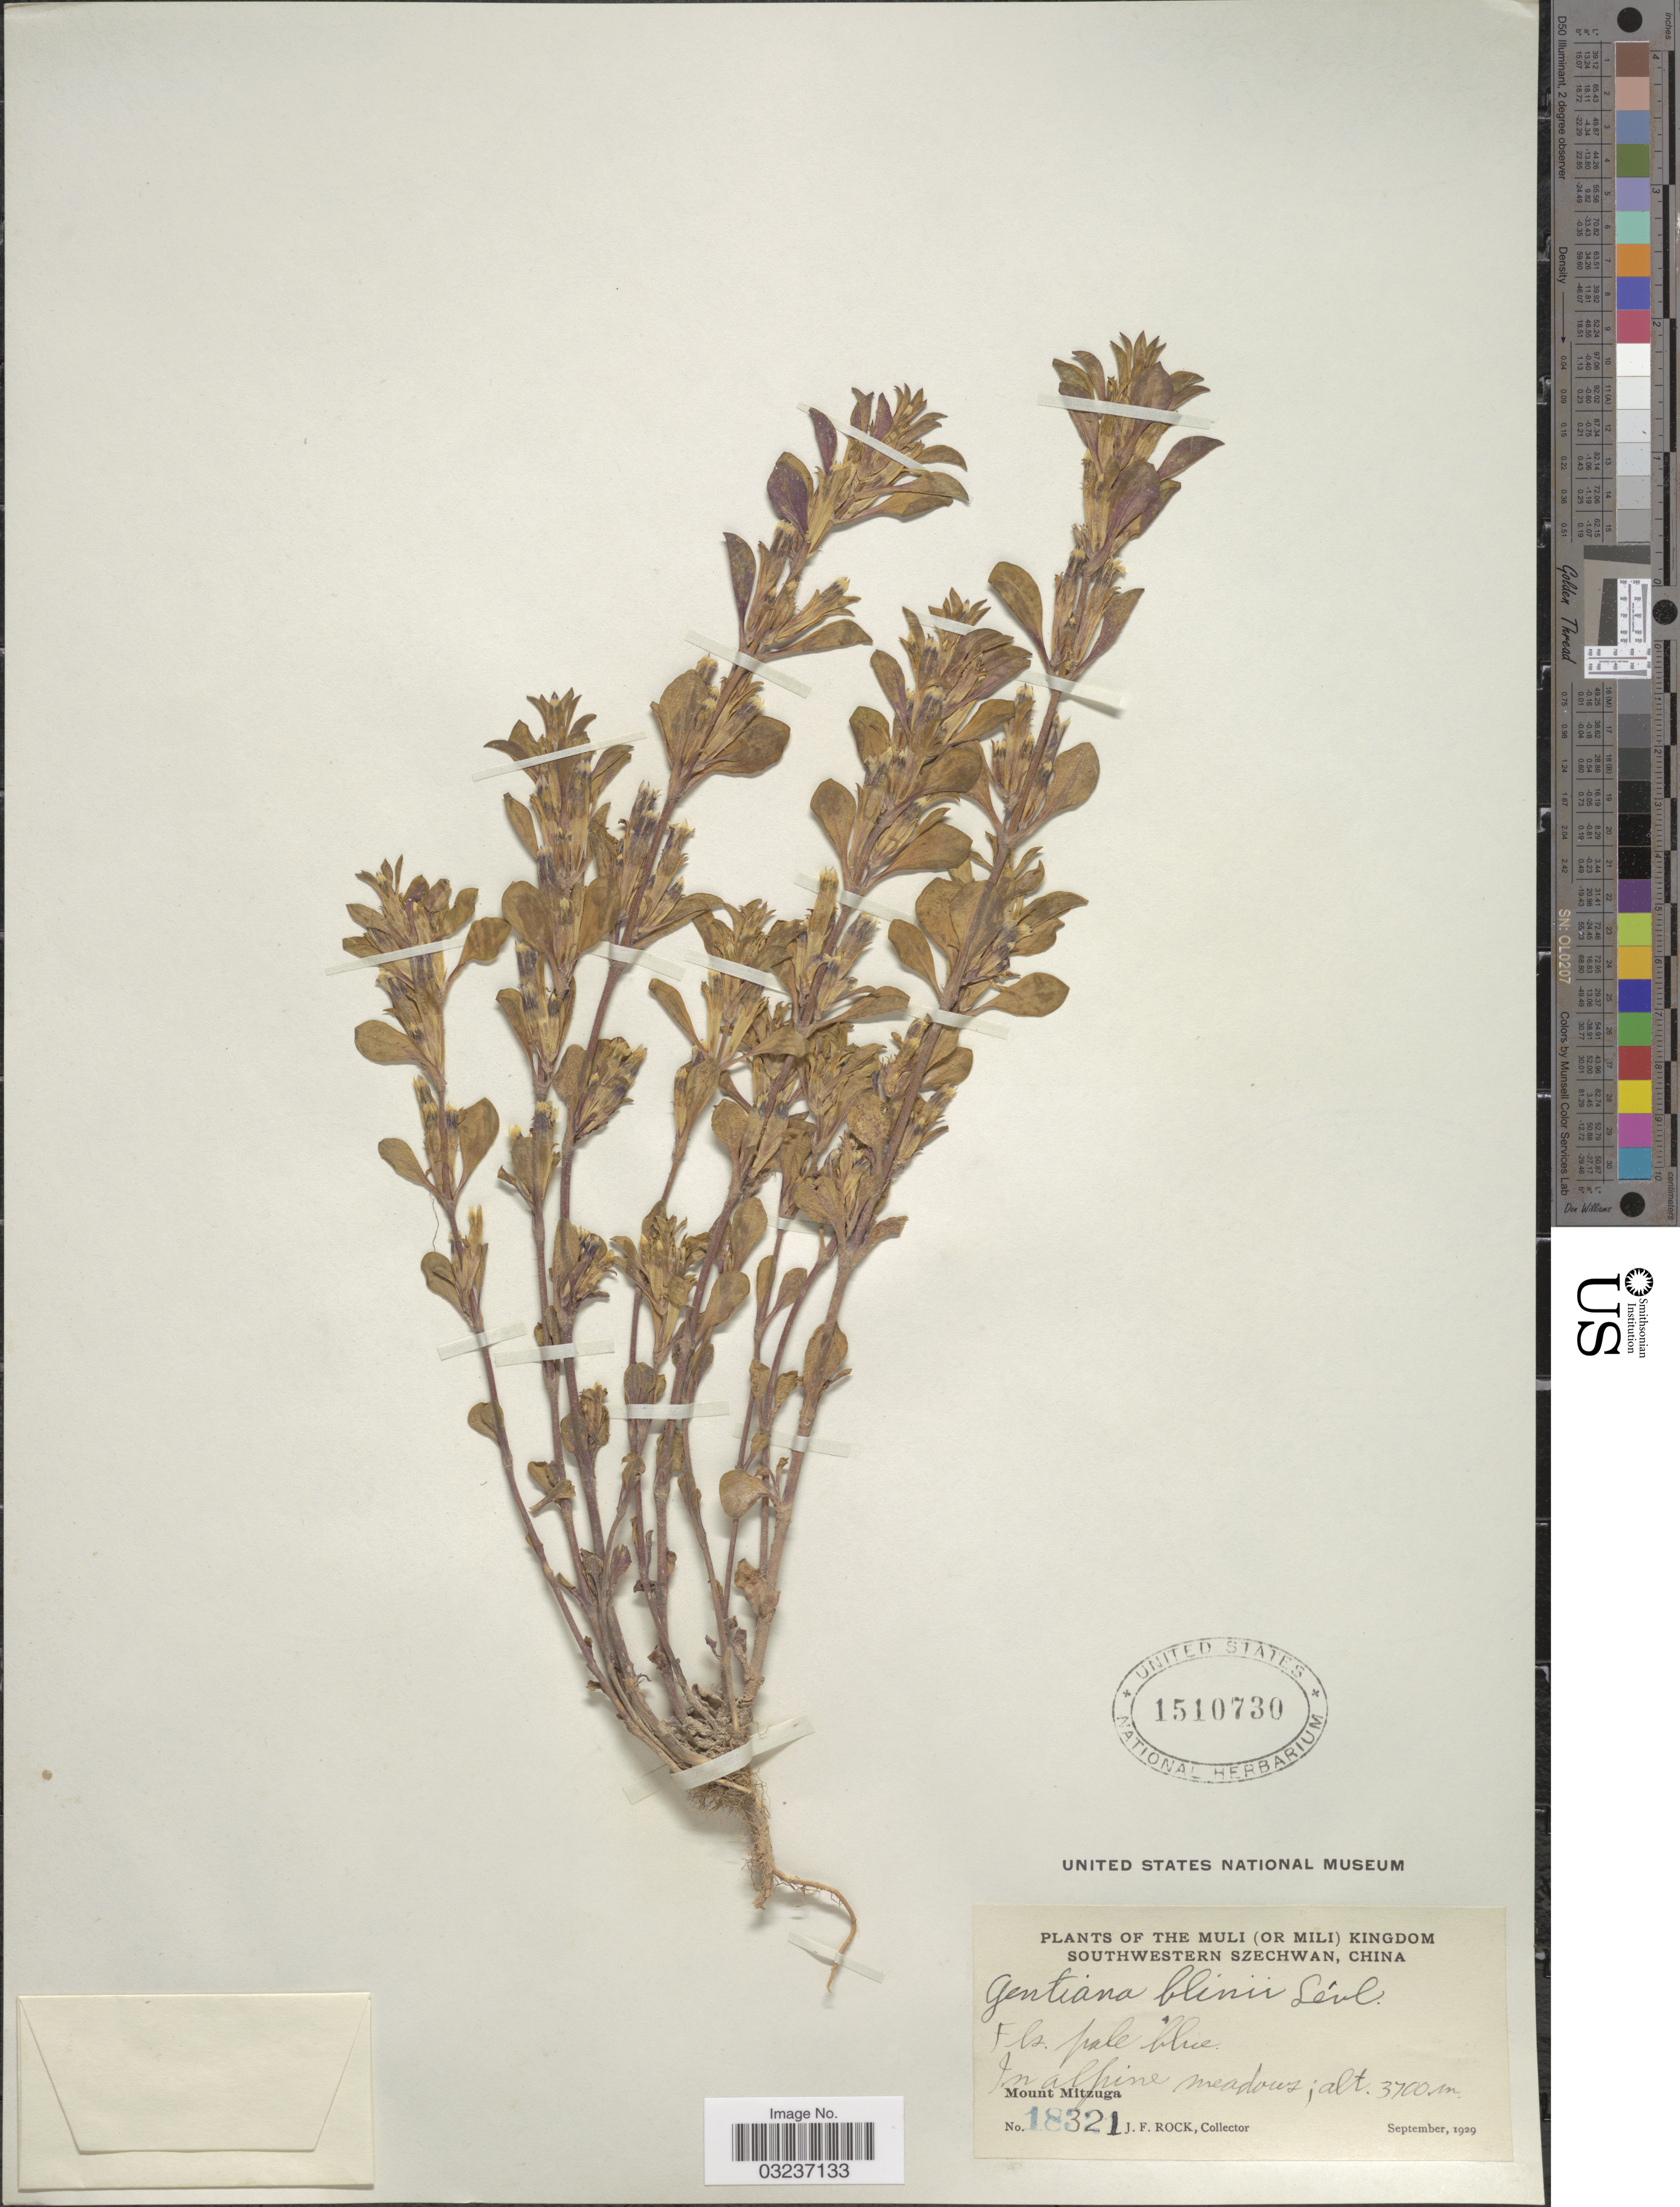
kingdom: Plantae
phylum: Tracheophyta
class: Magnoliopsida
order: Gentianales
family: Gentianaceae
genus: Gentiana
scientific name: Gentiana yunnanensis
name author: Franch.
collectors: J. Rock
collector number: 18321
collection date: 1929-09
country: China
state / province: Sichuan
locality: The Muli (or Mili) Kingdom. Southwestern Szechwan. Mount Mitzuga.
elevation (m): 3700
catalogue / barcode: US 1510730